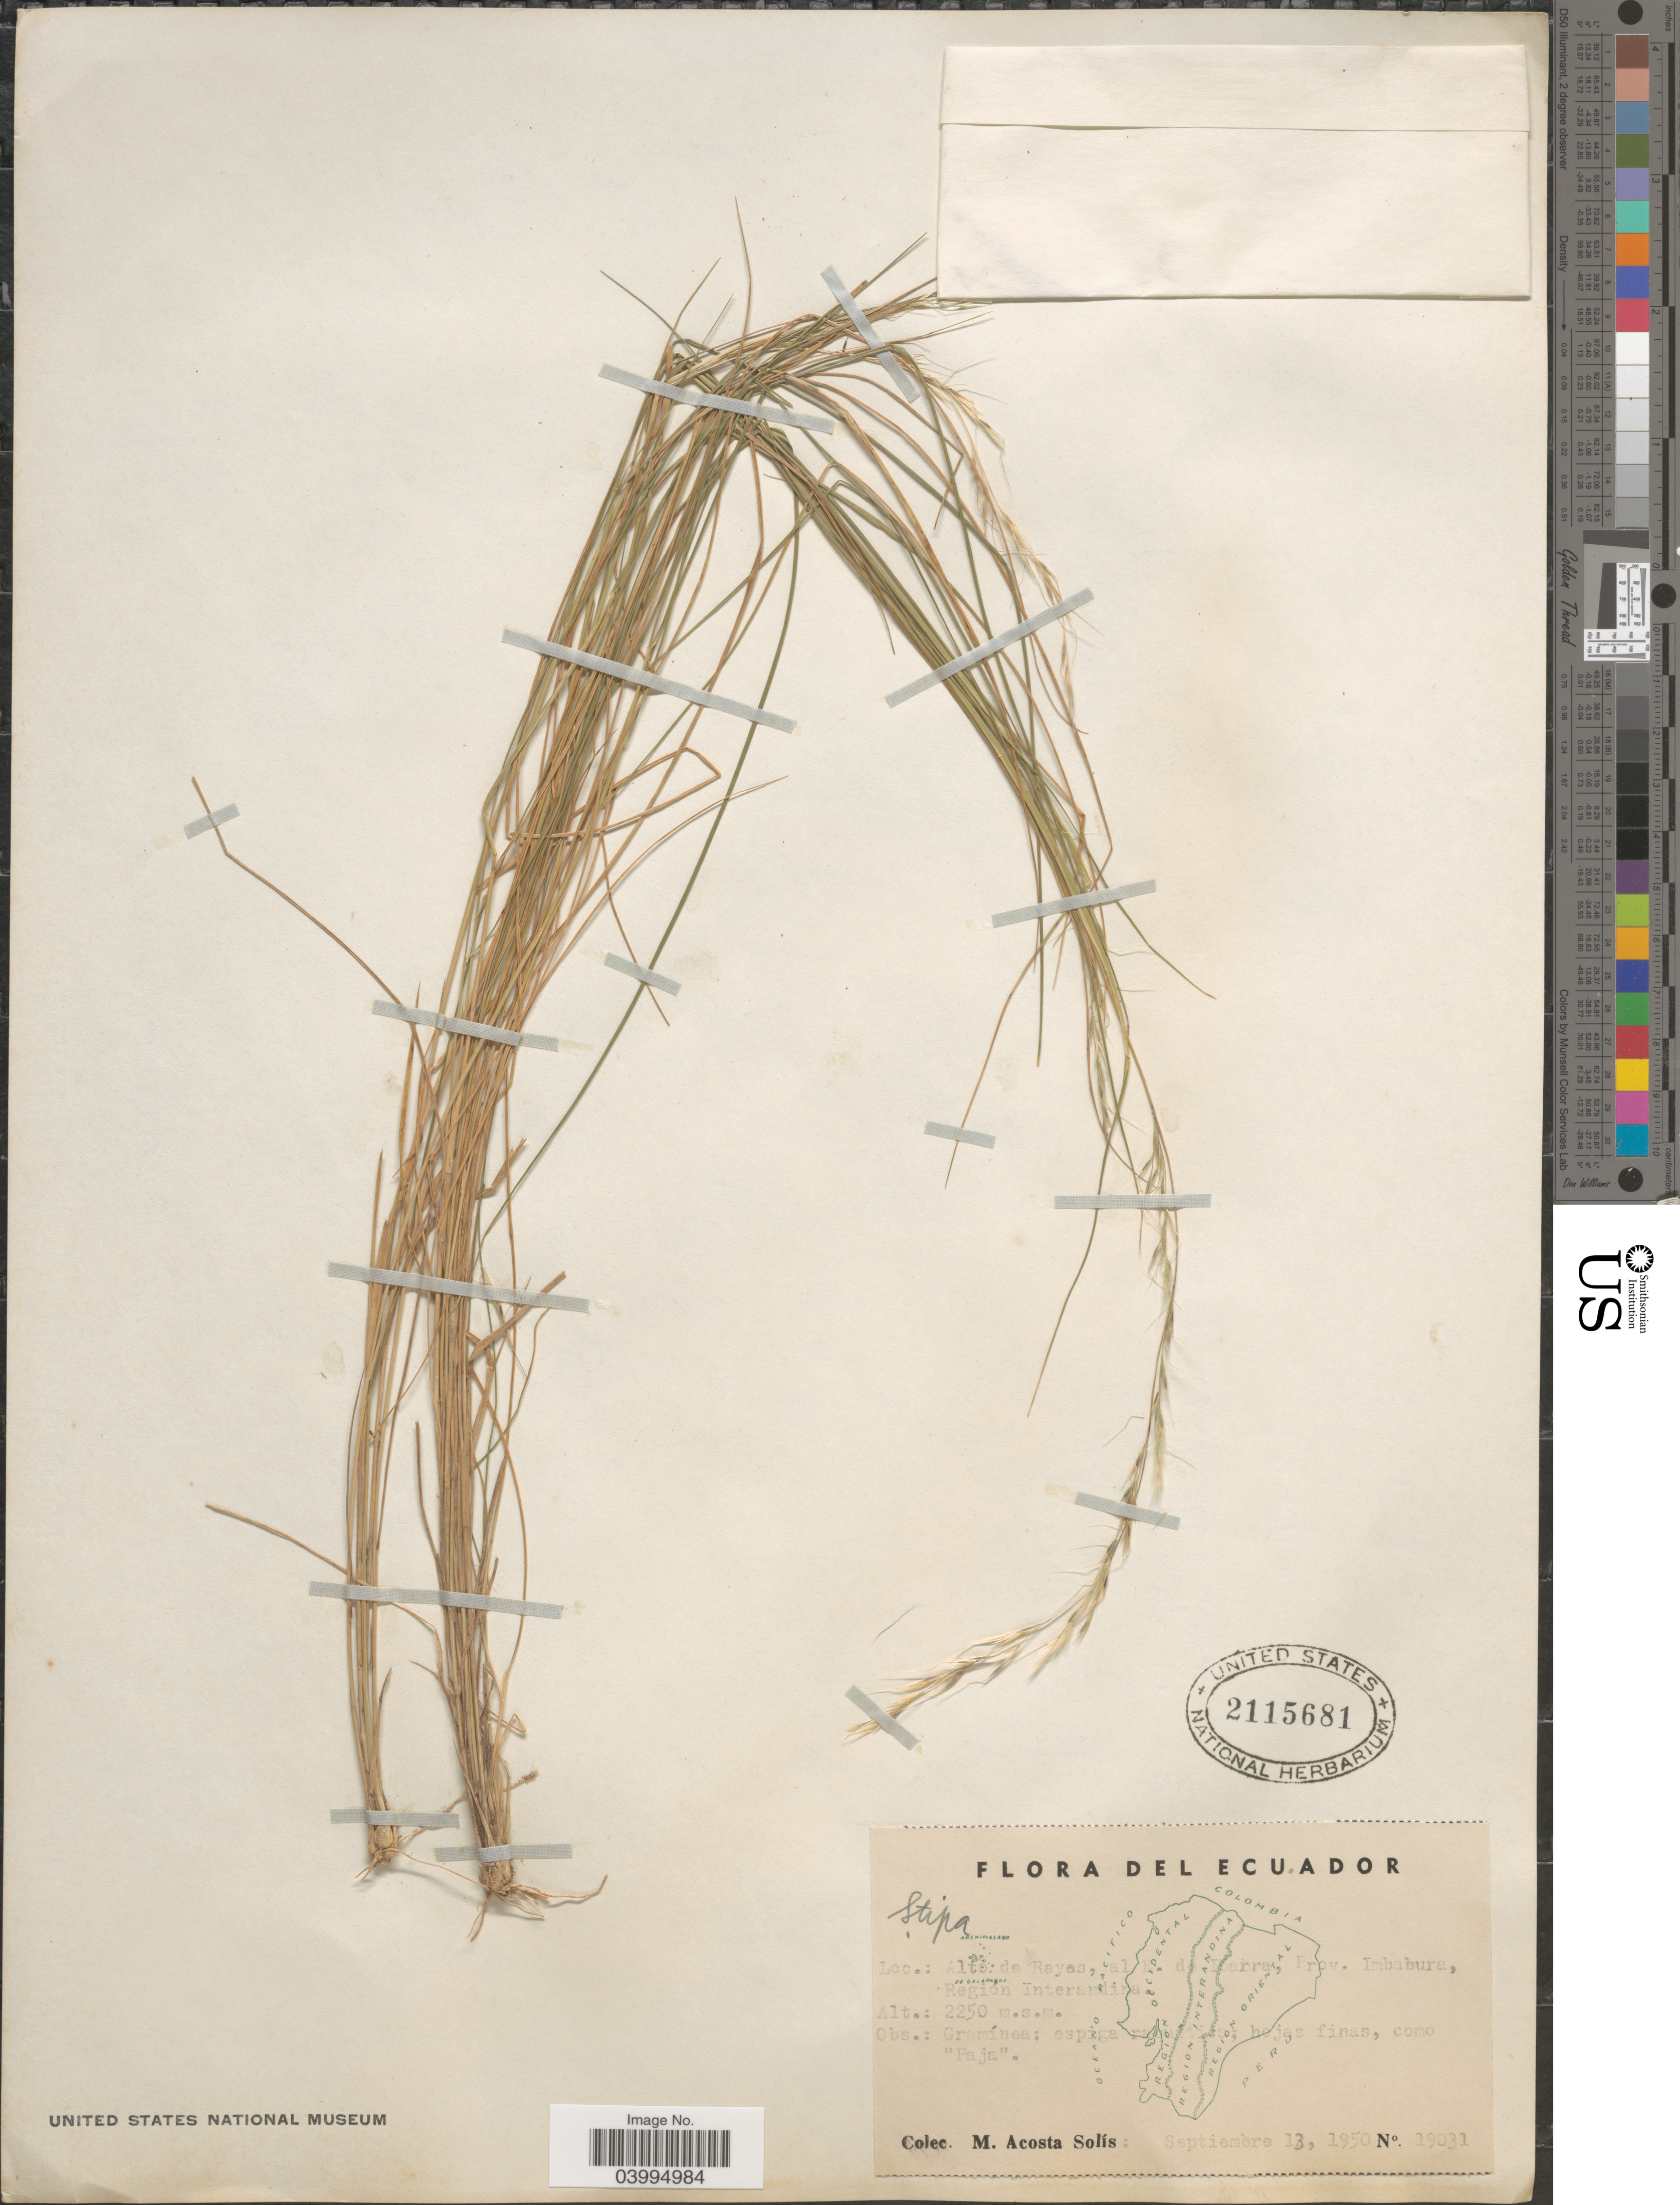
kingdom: Plantae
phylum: Tracheophyta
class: Liliopsida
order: Poales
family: Poaceae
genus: Stipa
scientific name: Stipa sp.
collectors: M. Acosta Solis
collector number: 19031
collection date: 1950-09-13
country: Ecuador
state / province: Imbabura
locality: Alto de Reyes, al E. de Ibarra, Región Interandina.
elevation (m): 2250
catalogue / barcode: US 2115681